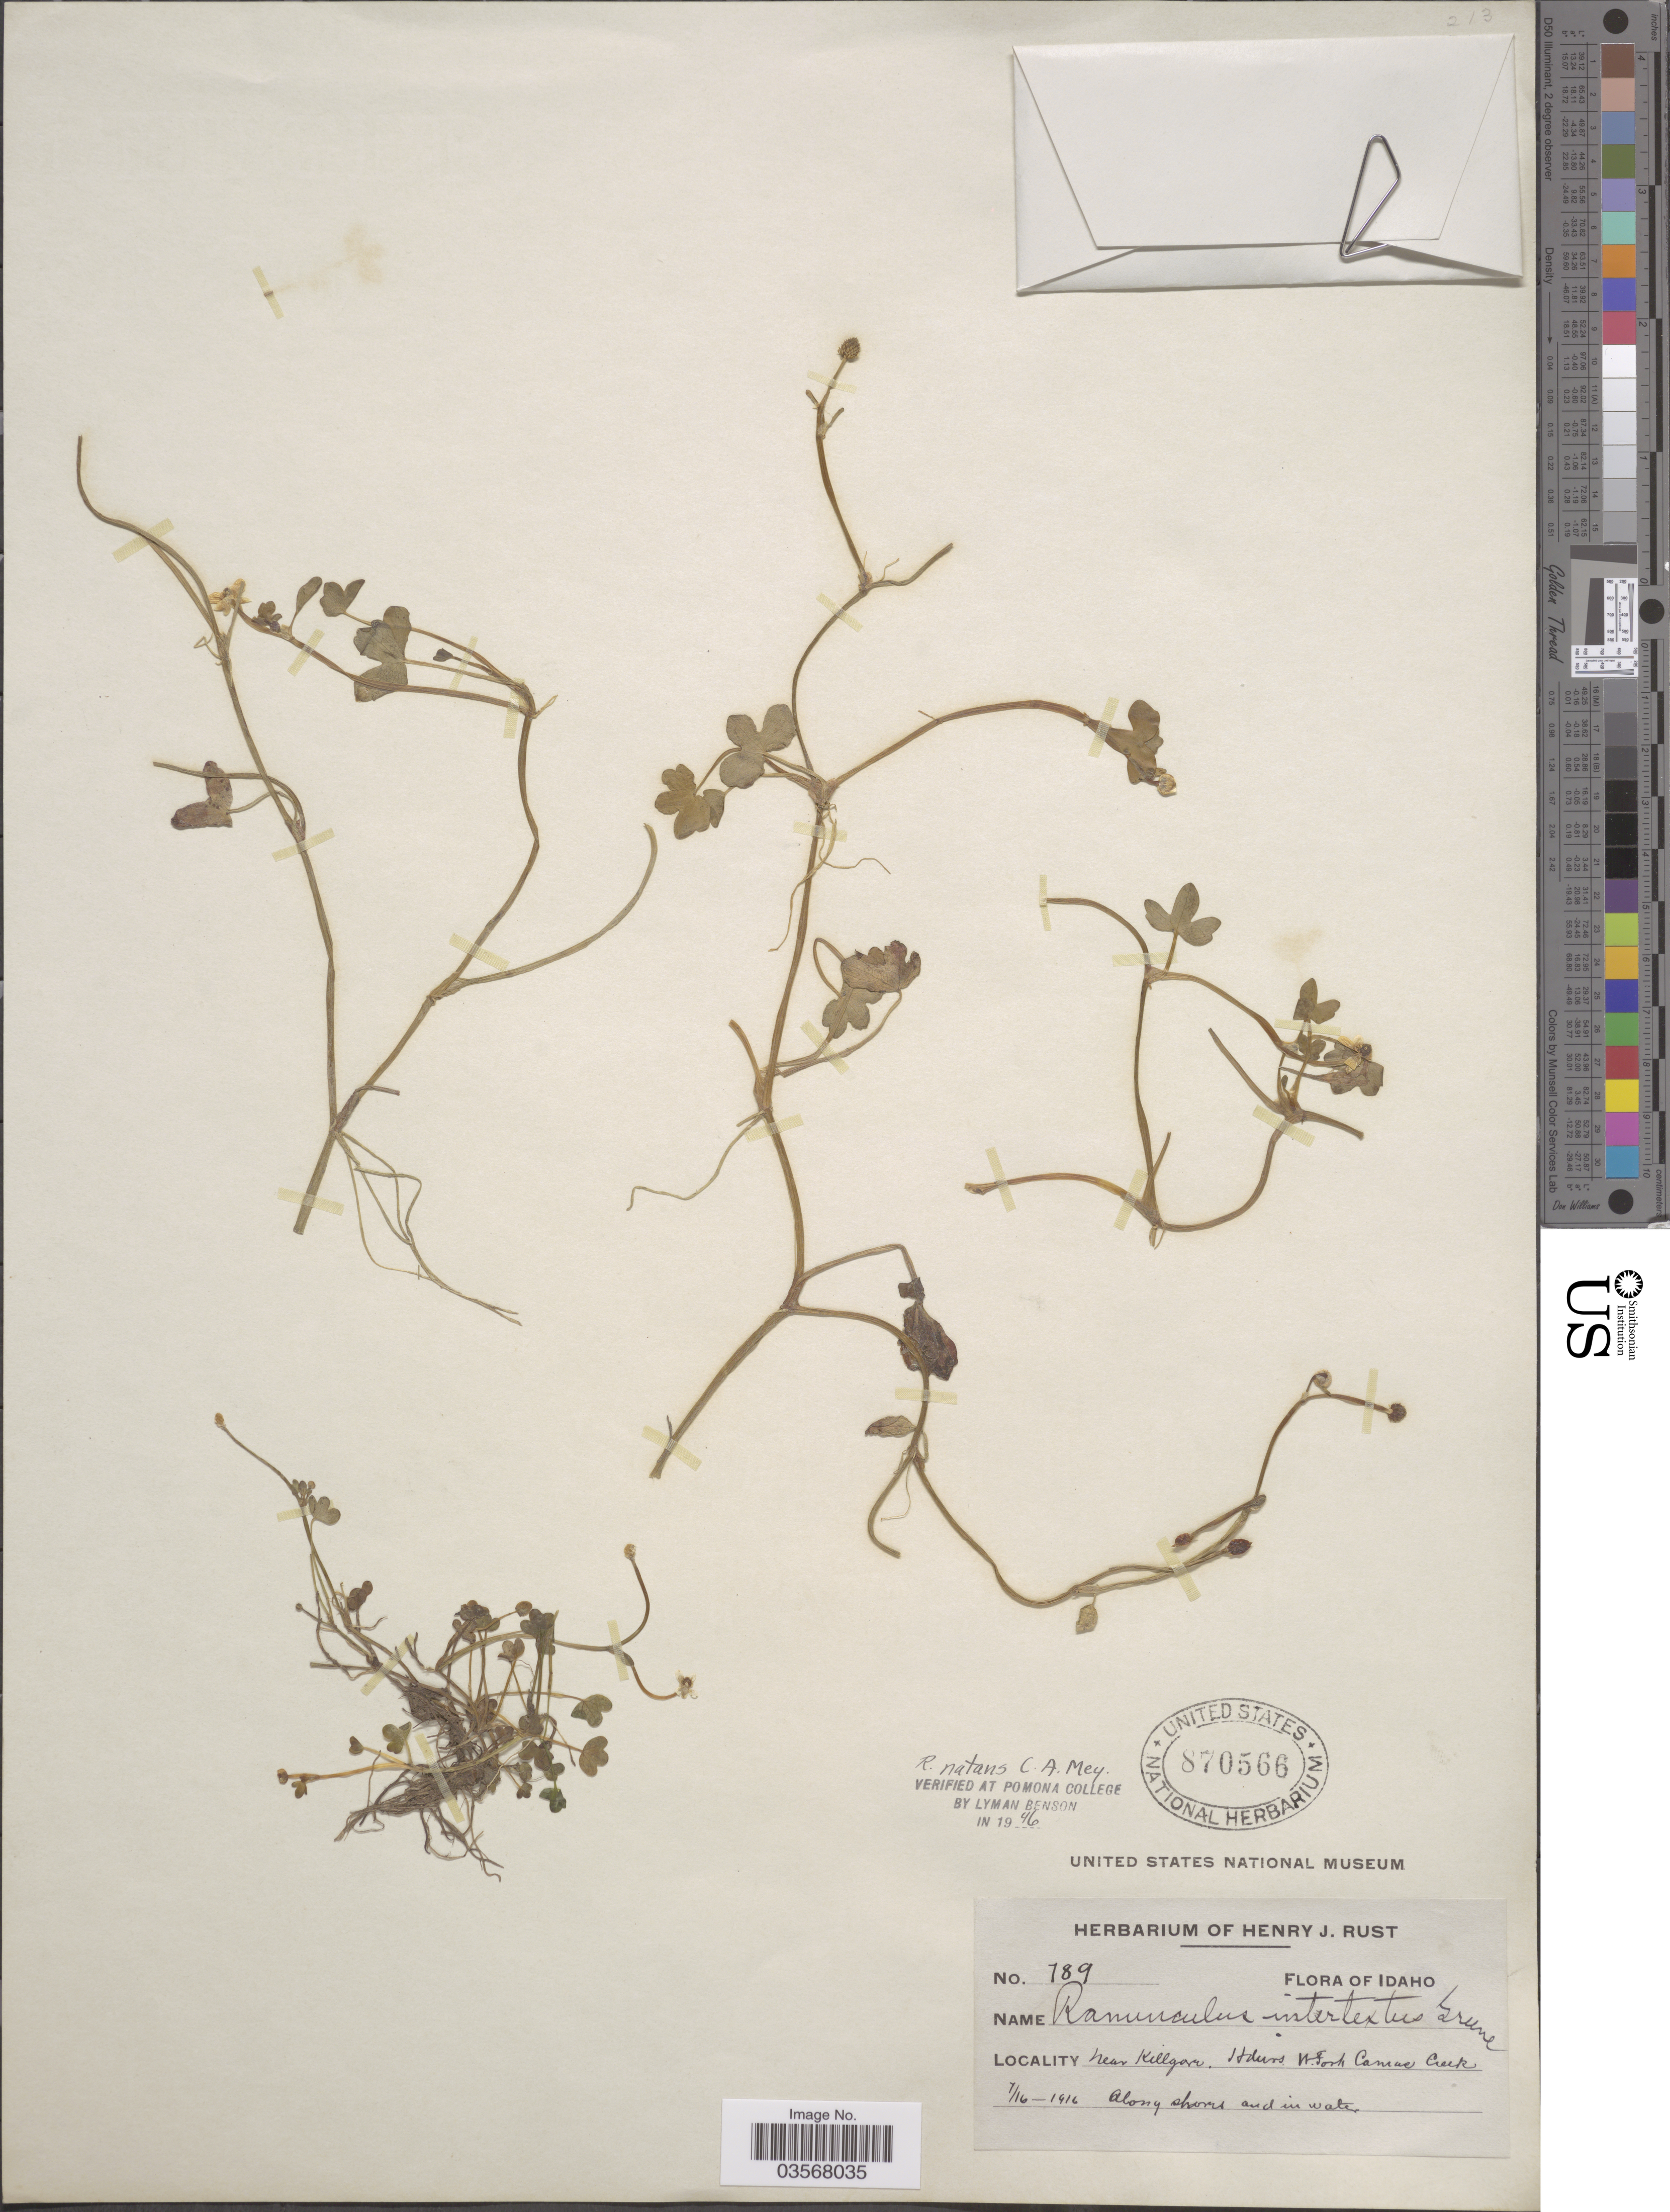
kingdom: Plantae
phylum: Tracheophyta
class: Magnoliopsida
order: Ranunculales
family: Ranunculaceae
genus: Ranunculus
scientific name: Ranunculus natans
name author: C.A. Mey.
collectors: ex herb. Henry J. Rust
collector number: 789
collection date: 1916-07-16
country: United States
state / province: Idaho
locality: Near Killgore. Itdurs [interpreted] W . Fork Camas Creek along shores and in water.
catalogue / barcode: US 870566